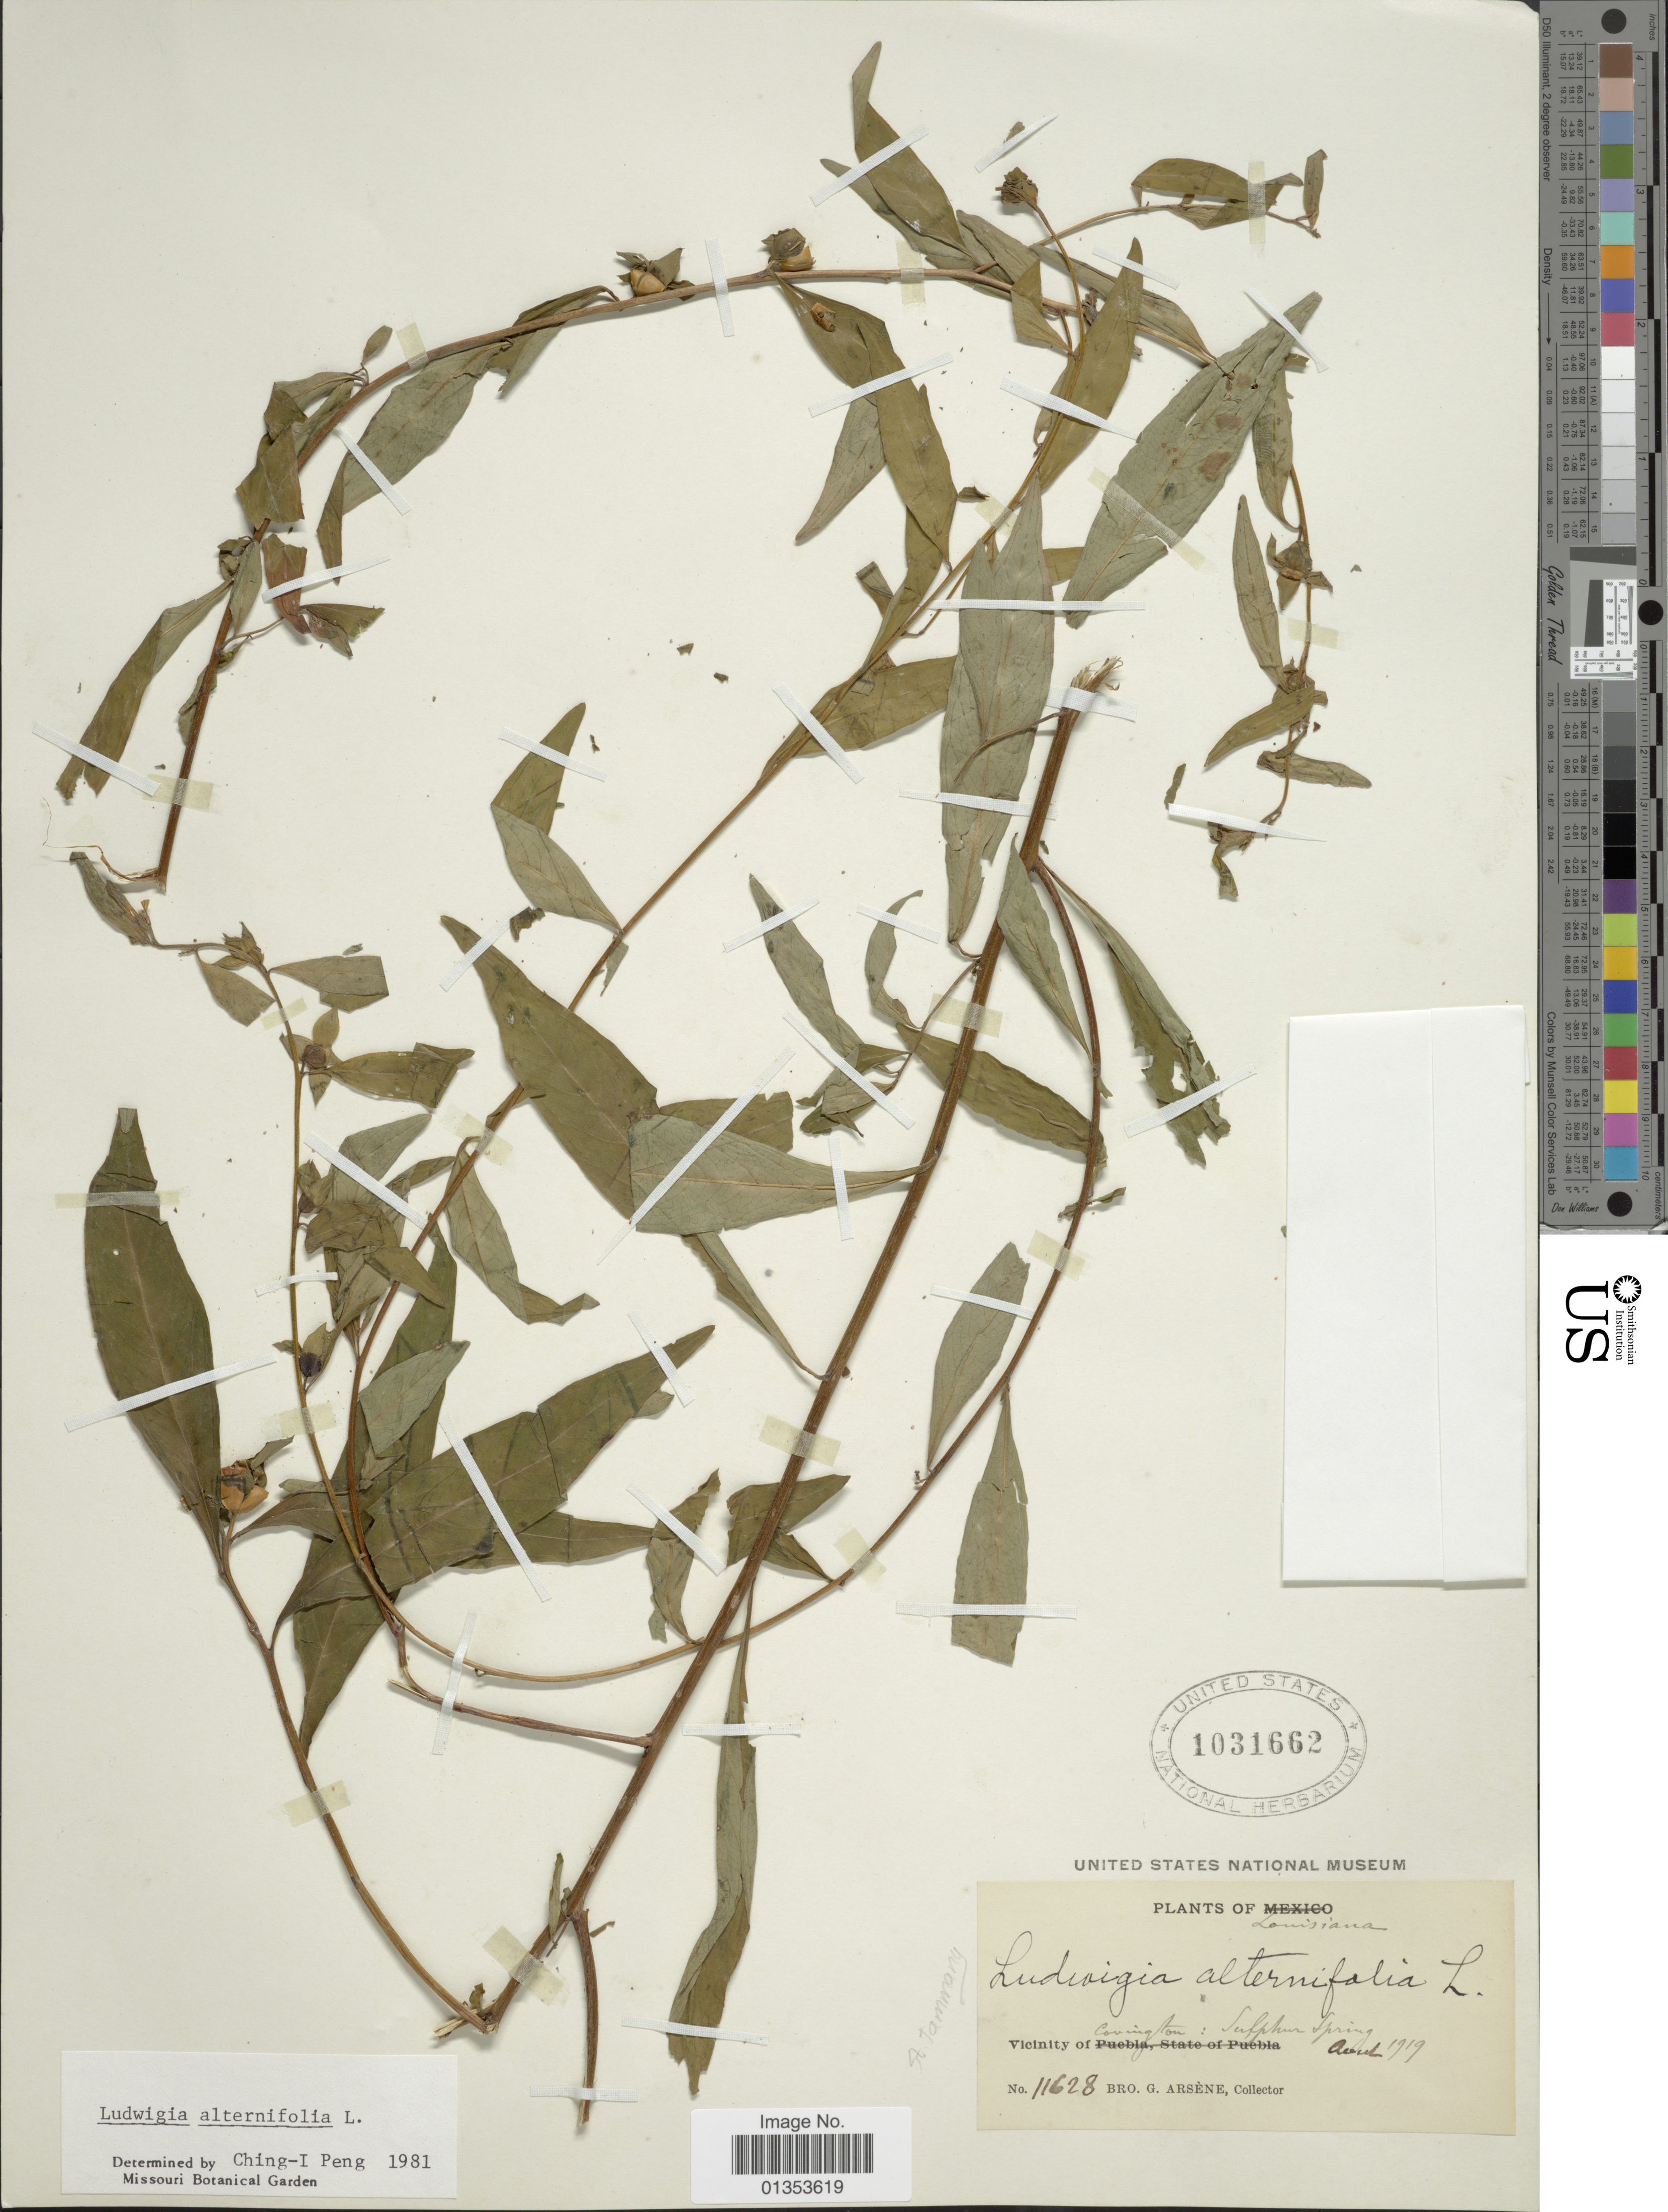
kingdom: Plantae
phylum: Tracheophyta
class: Magnoliopsida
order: Myrtales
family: Onagraceae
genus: Ludwigia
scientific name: Ludwigia alternifolia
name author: L.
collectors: Bro. G. Arsène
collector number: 11628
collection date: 1919-08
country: United States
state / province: Louisiana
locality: Vicinity of Covington: Sulphur Spring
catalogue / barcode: US 1031662